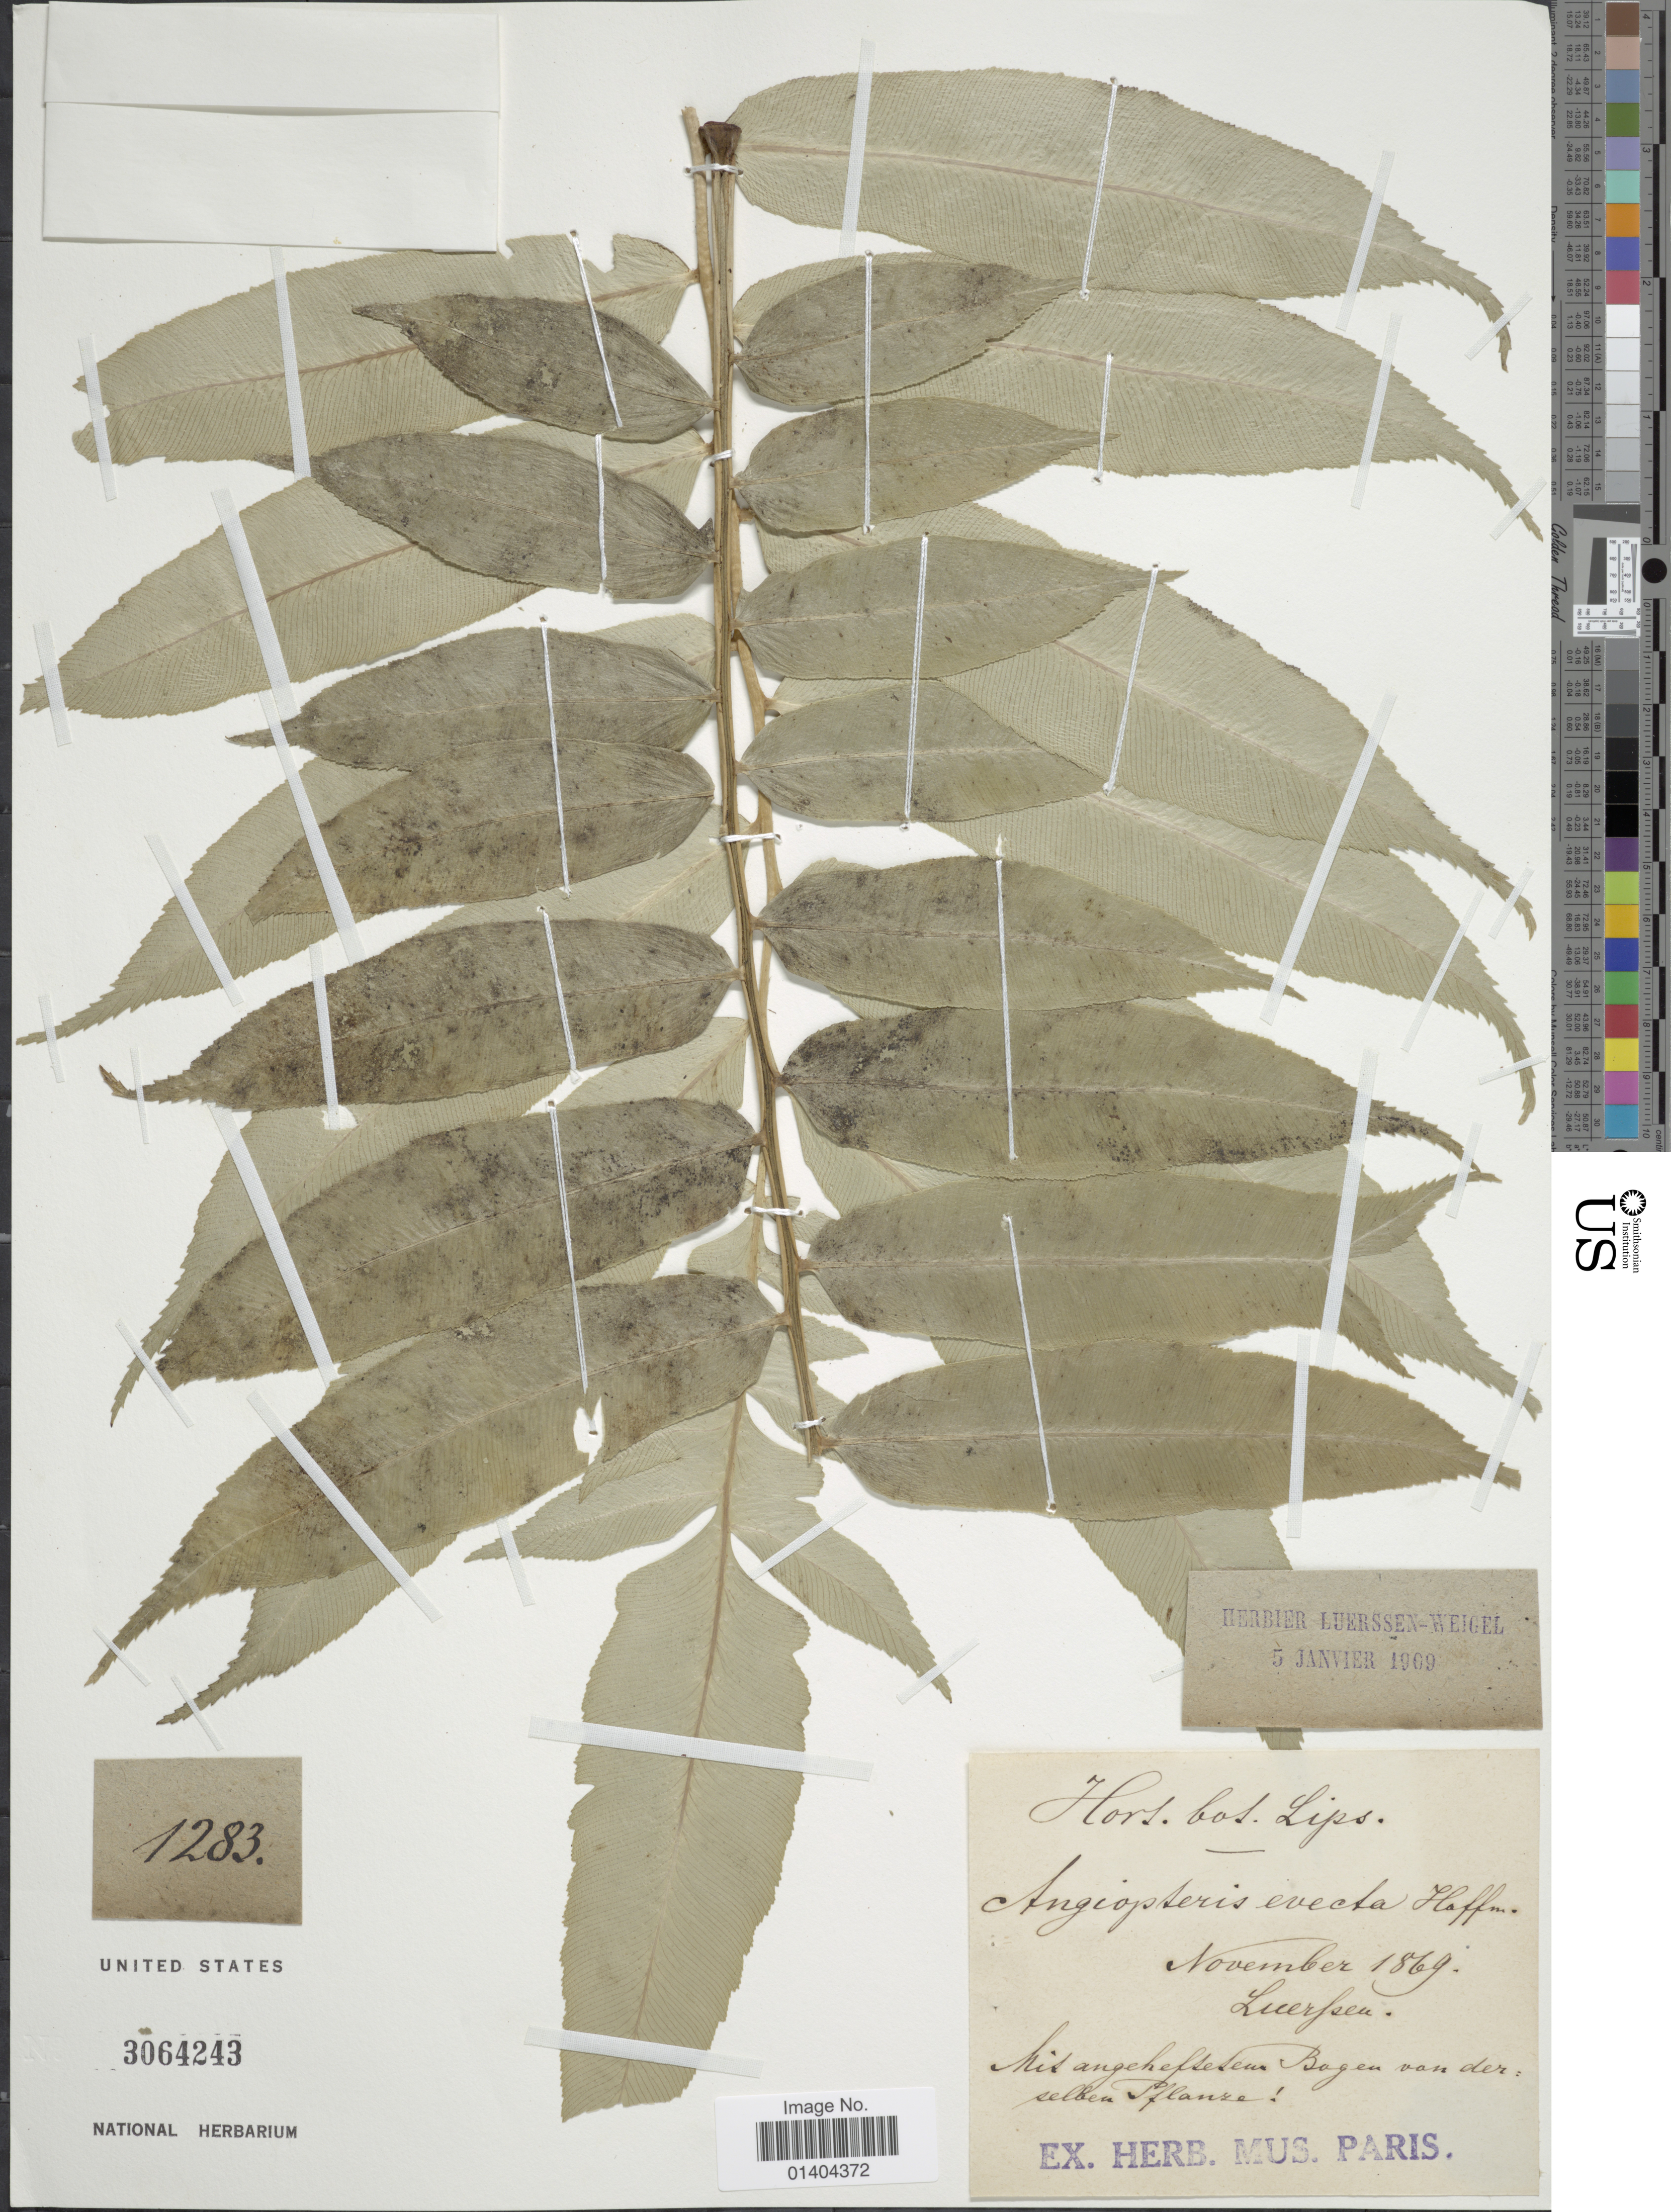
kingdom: Plantae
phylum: Tracheophyta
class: Polypodiopsida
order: Marattiales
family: Marattiaceae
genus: Angiopteris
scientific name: Angiopteris evecta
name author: (G. Forst.) Hoffm.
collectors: Luerssen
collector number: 1283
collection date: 1869-11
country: Germany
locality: Hort. bot. Lips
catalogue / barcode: US 3064243